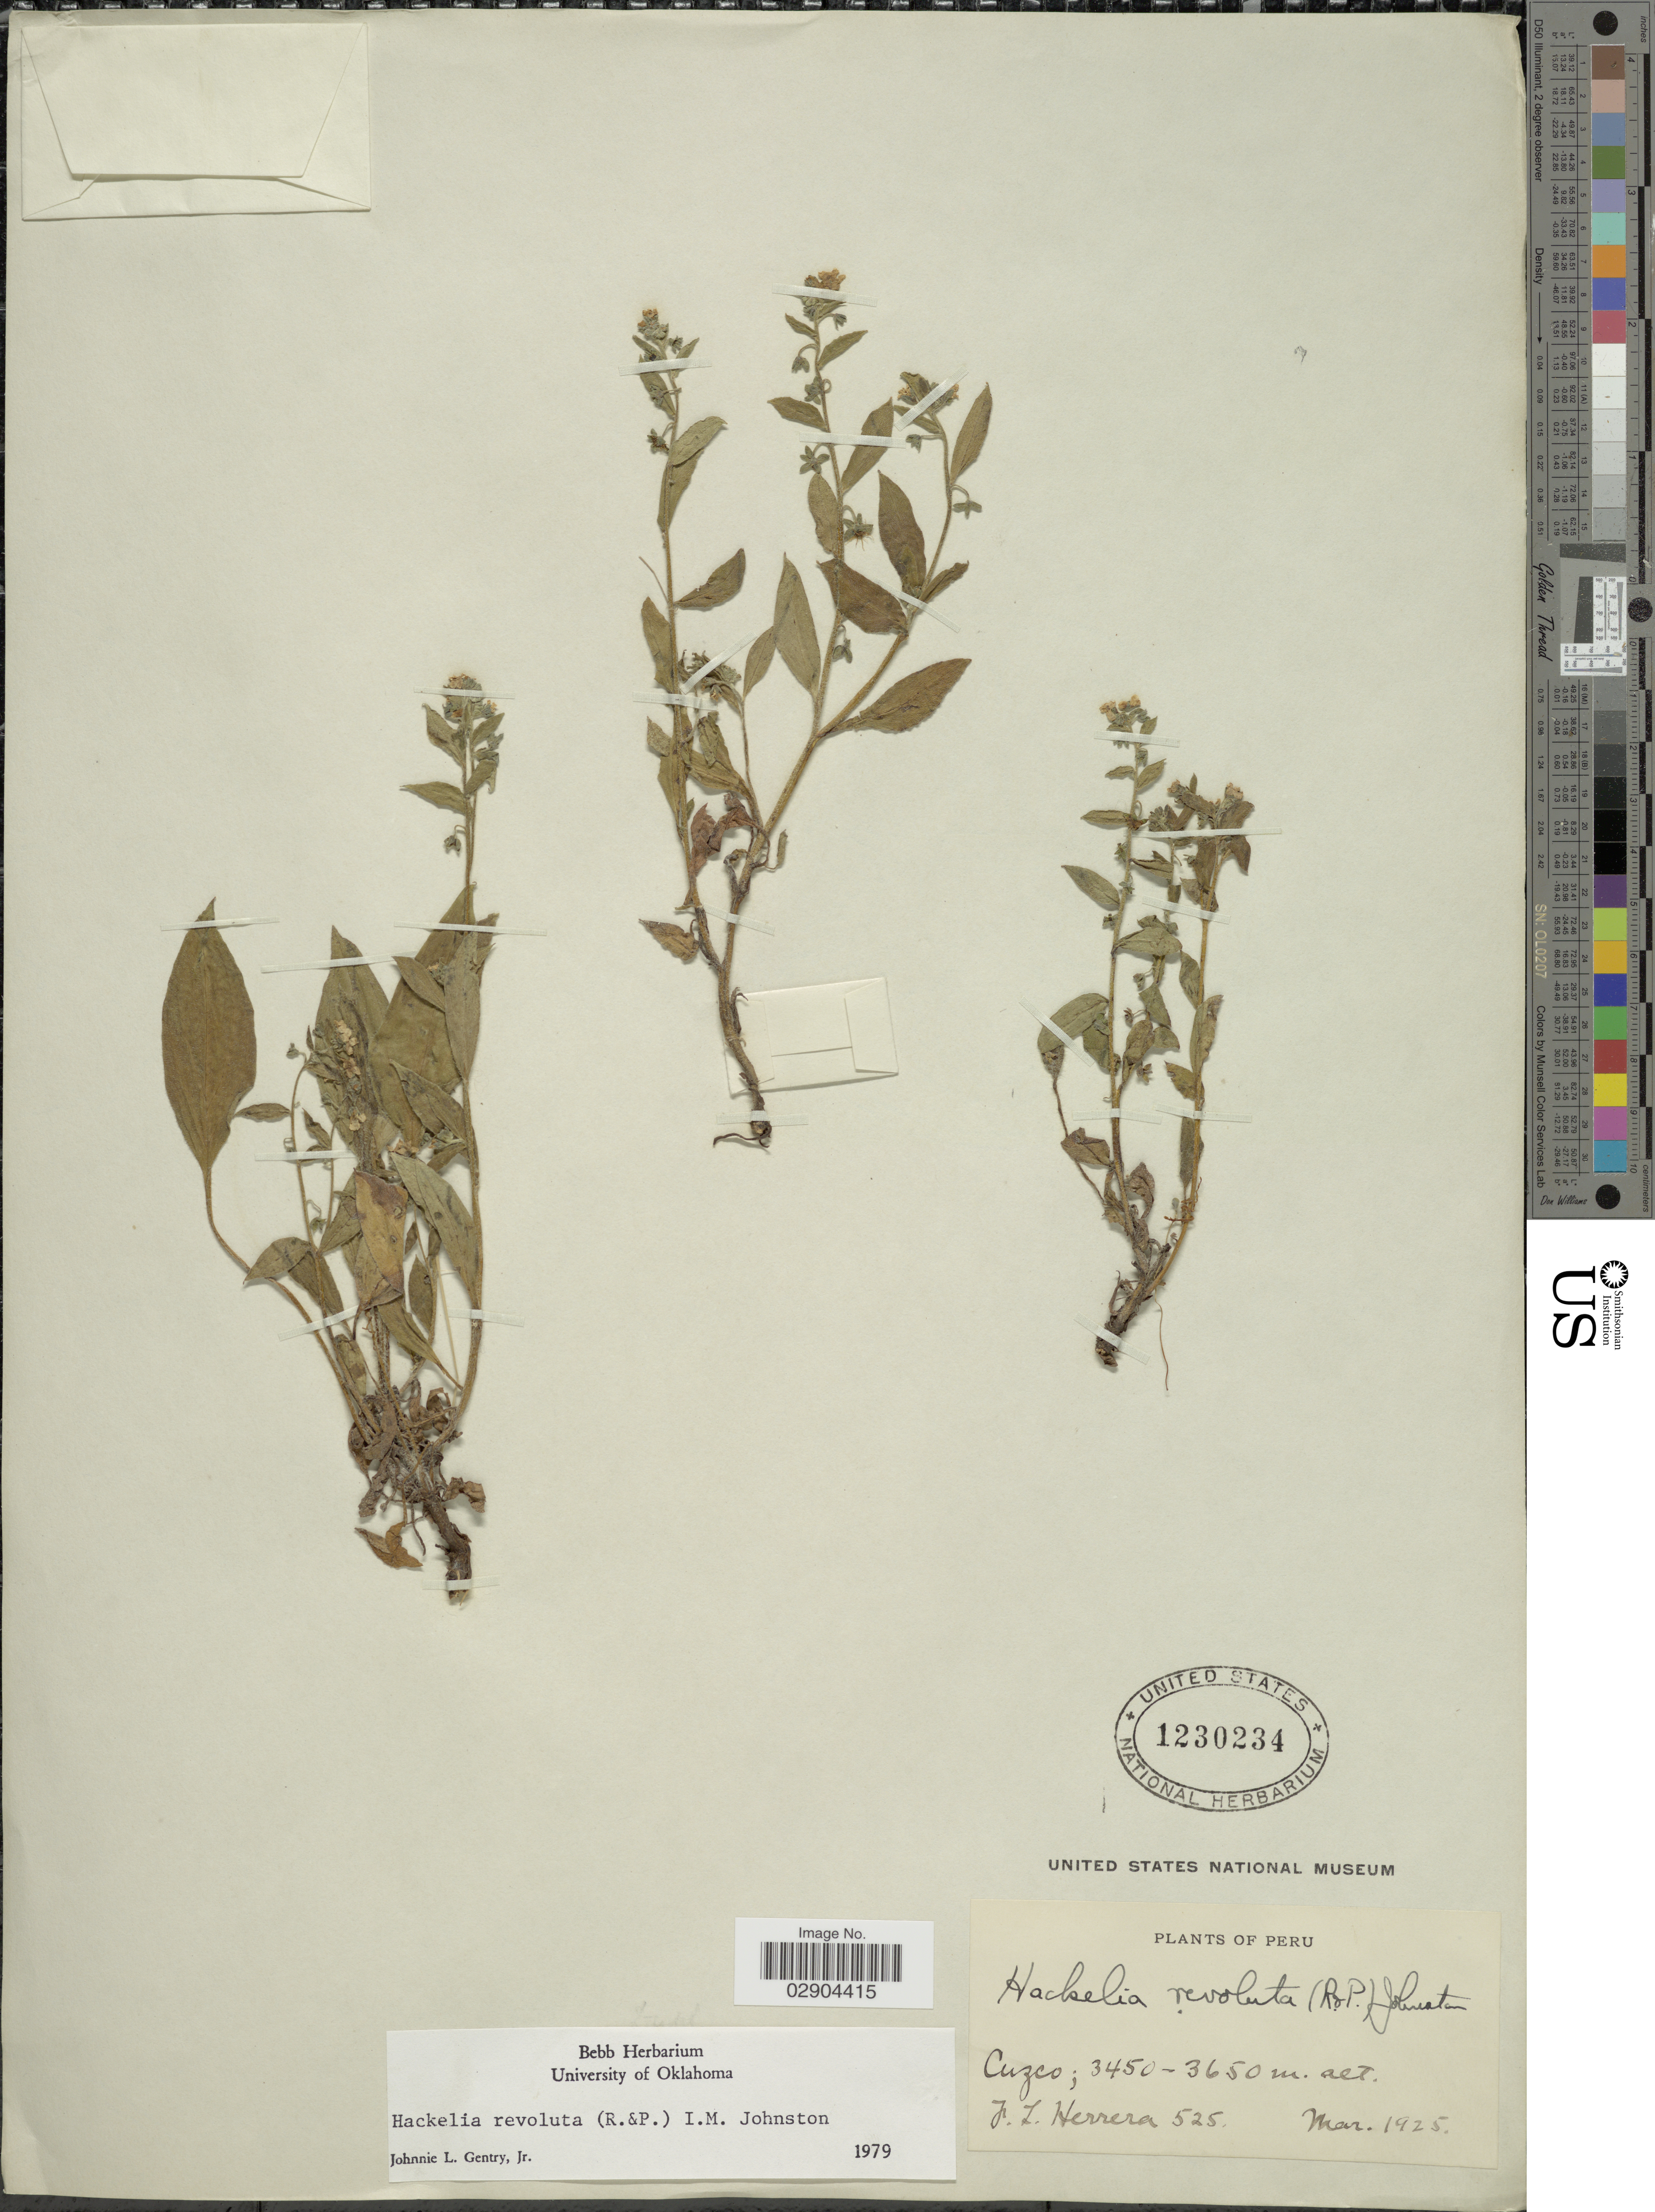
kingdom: Plantae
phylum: Tracheophyta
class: Magnoliopsida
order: Boraginales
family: Boraginaceae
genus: Hackelia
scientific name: Hackelia revoluta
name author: (Ruiz & Pav.) I.M. Johnst.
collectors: F. L. Herrera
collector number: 525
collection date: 1925-03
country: Peru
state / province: Cusco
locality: Cuzco.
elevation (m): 3450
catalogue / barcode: US 1230234